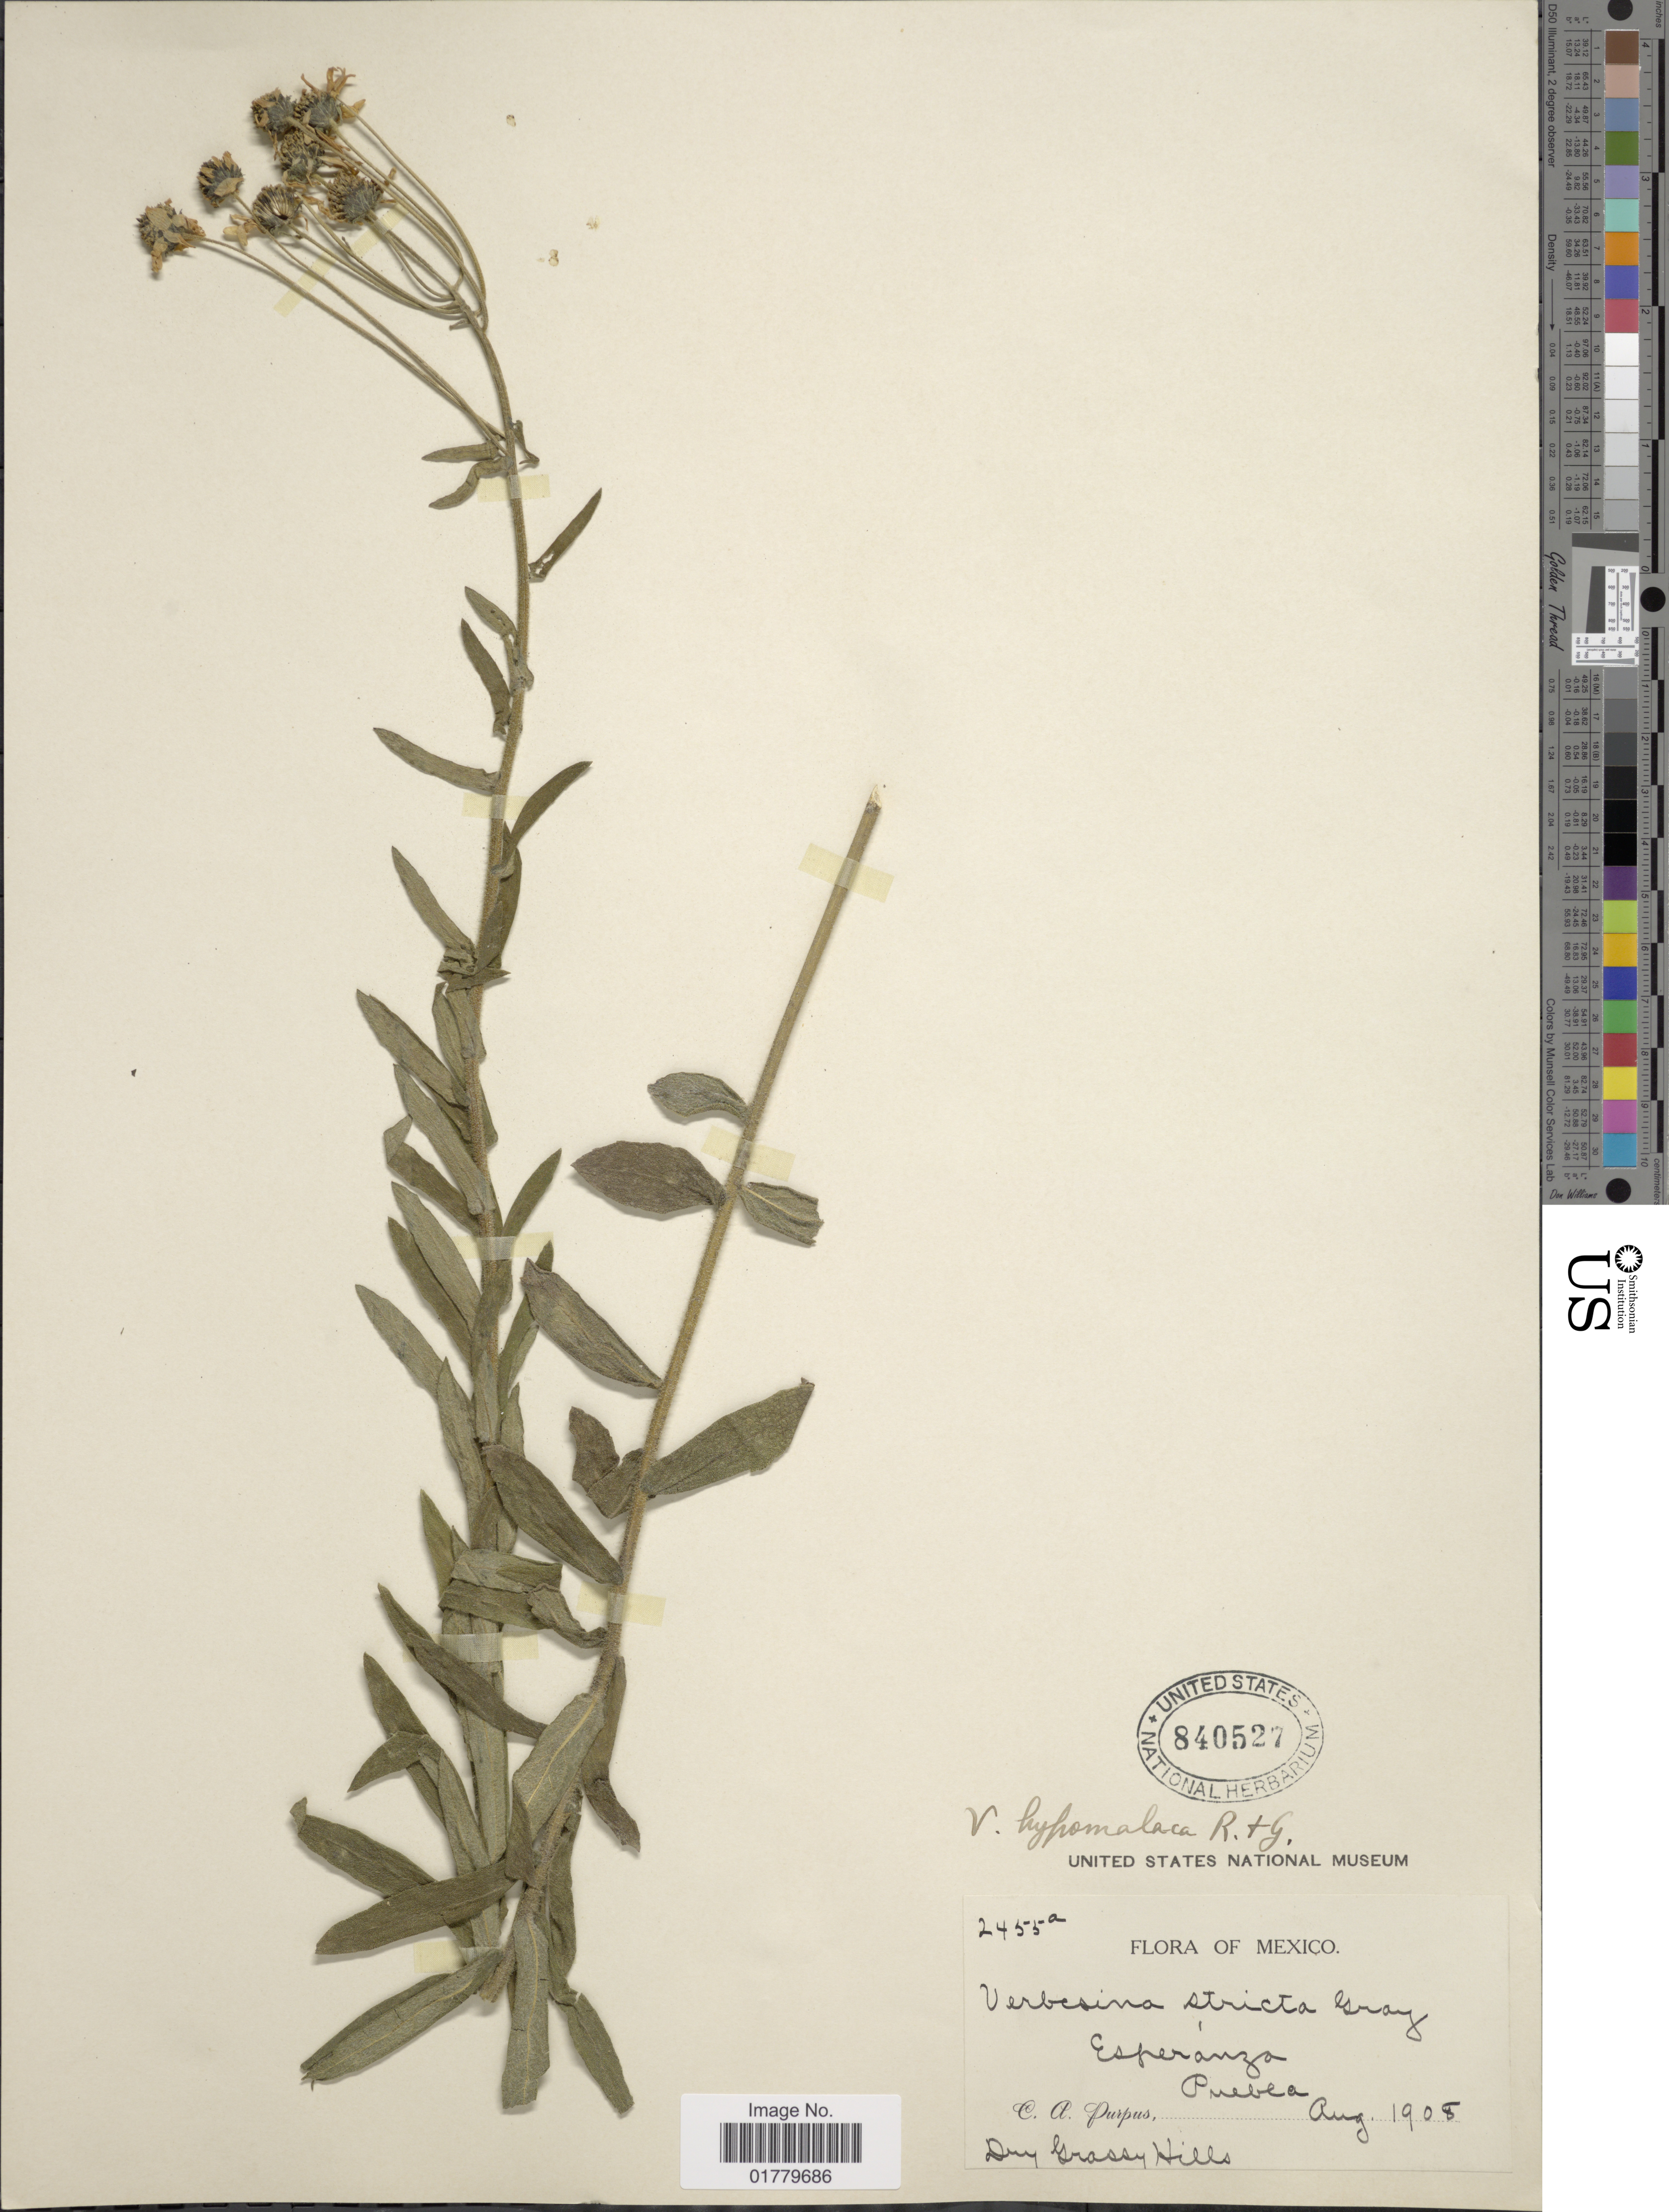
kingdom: Plantae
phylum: Tracheophyta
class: Magnoliopsida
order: Asterales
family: Asteraceae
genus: Verbesina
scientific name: Verbesina hypomalaca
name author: B.L. Rob. & Greenm.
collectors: C. A. Purpus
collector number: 2455a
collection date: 1908-08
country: Mexico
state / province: Puebla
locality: Esperanza, Puebla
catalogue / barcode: US 840527